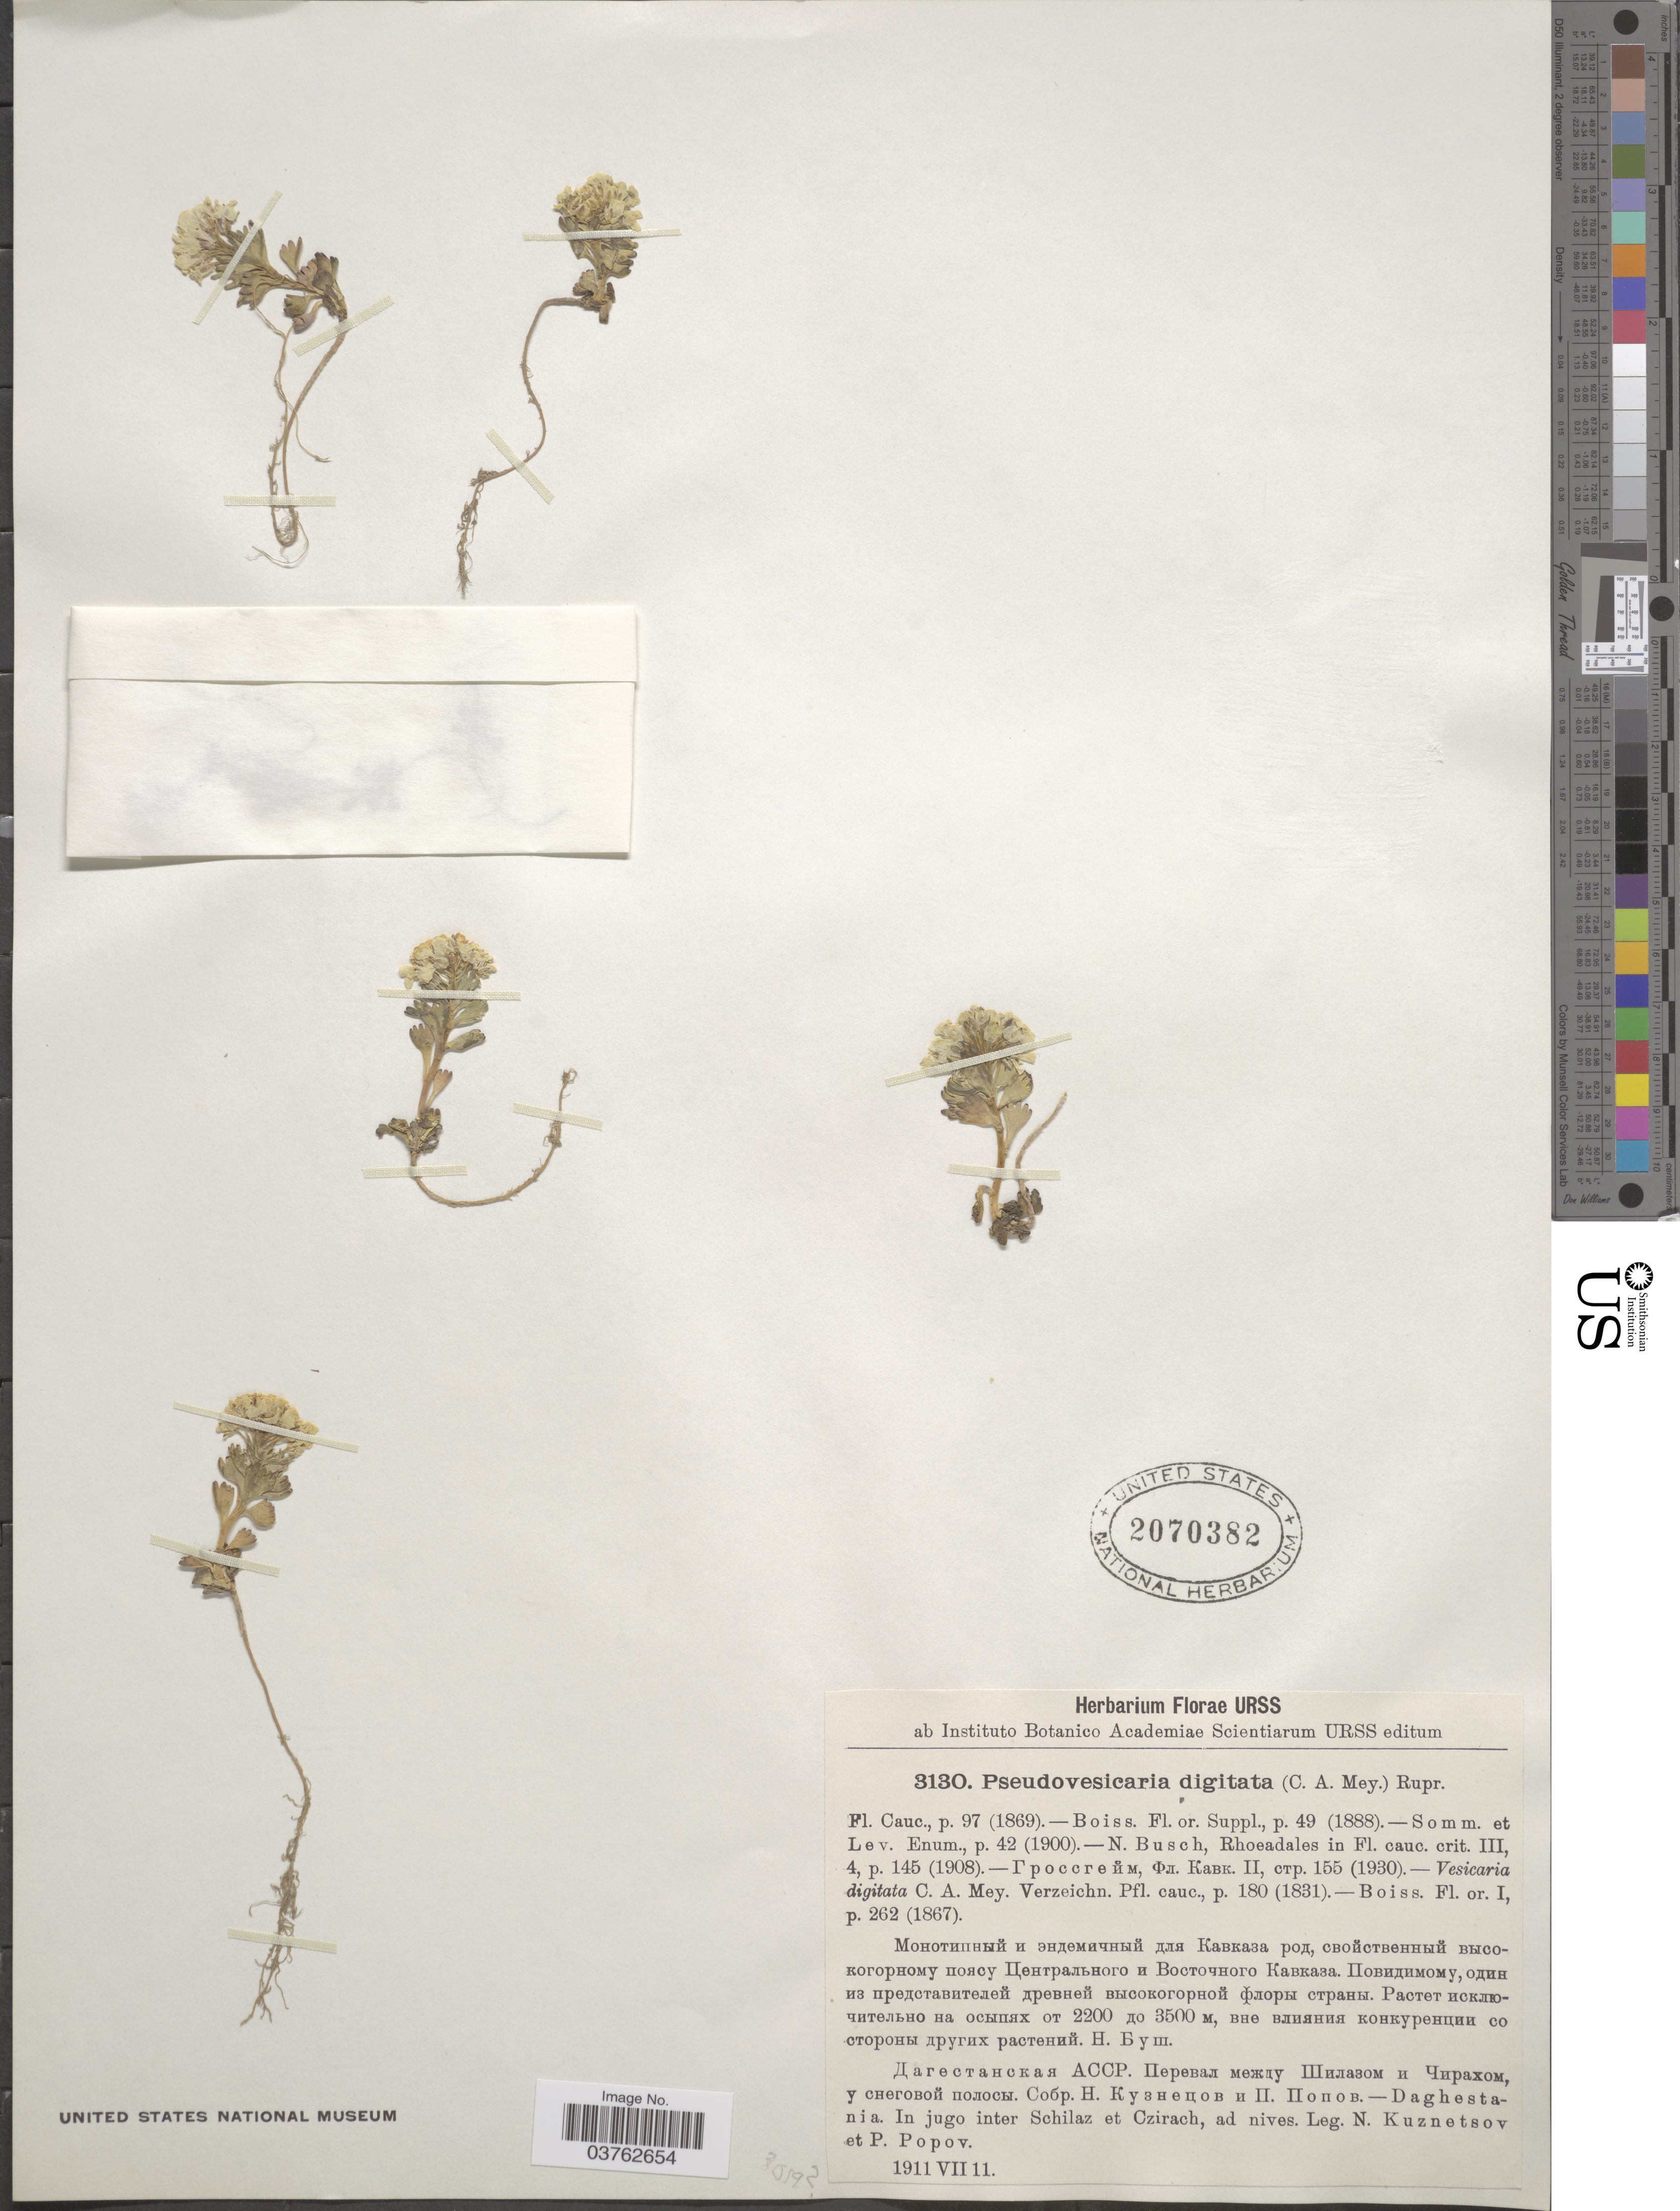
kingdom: Plantae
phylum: Tracheophyta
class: Magnoliopsida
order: Brassicales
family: Brassicaceae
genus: Physaria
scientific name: Physaria digitata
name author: C.A. Mey.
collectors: N. Kuznetsov & P. Popov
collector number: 3130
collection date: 1911-07-11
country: Russian Federation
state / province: Dagestan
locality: Daghestania. In jugo inter Schilaz et Czirach, ad nives.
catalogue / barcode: US 2070382